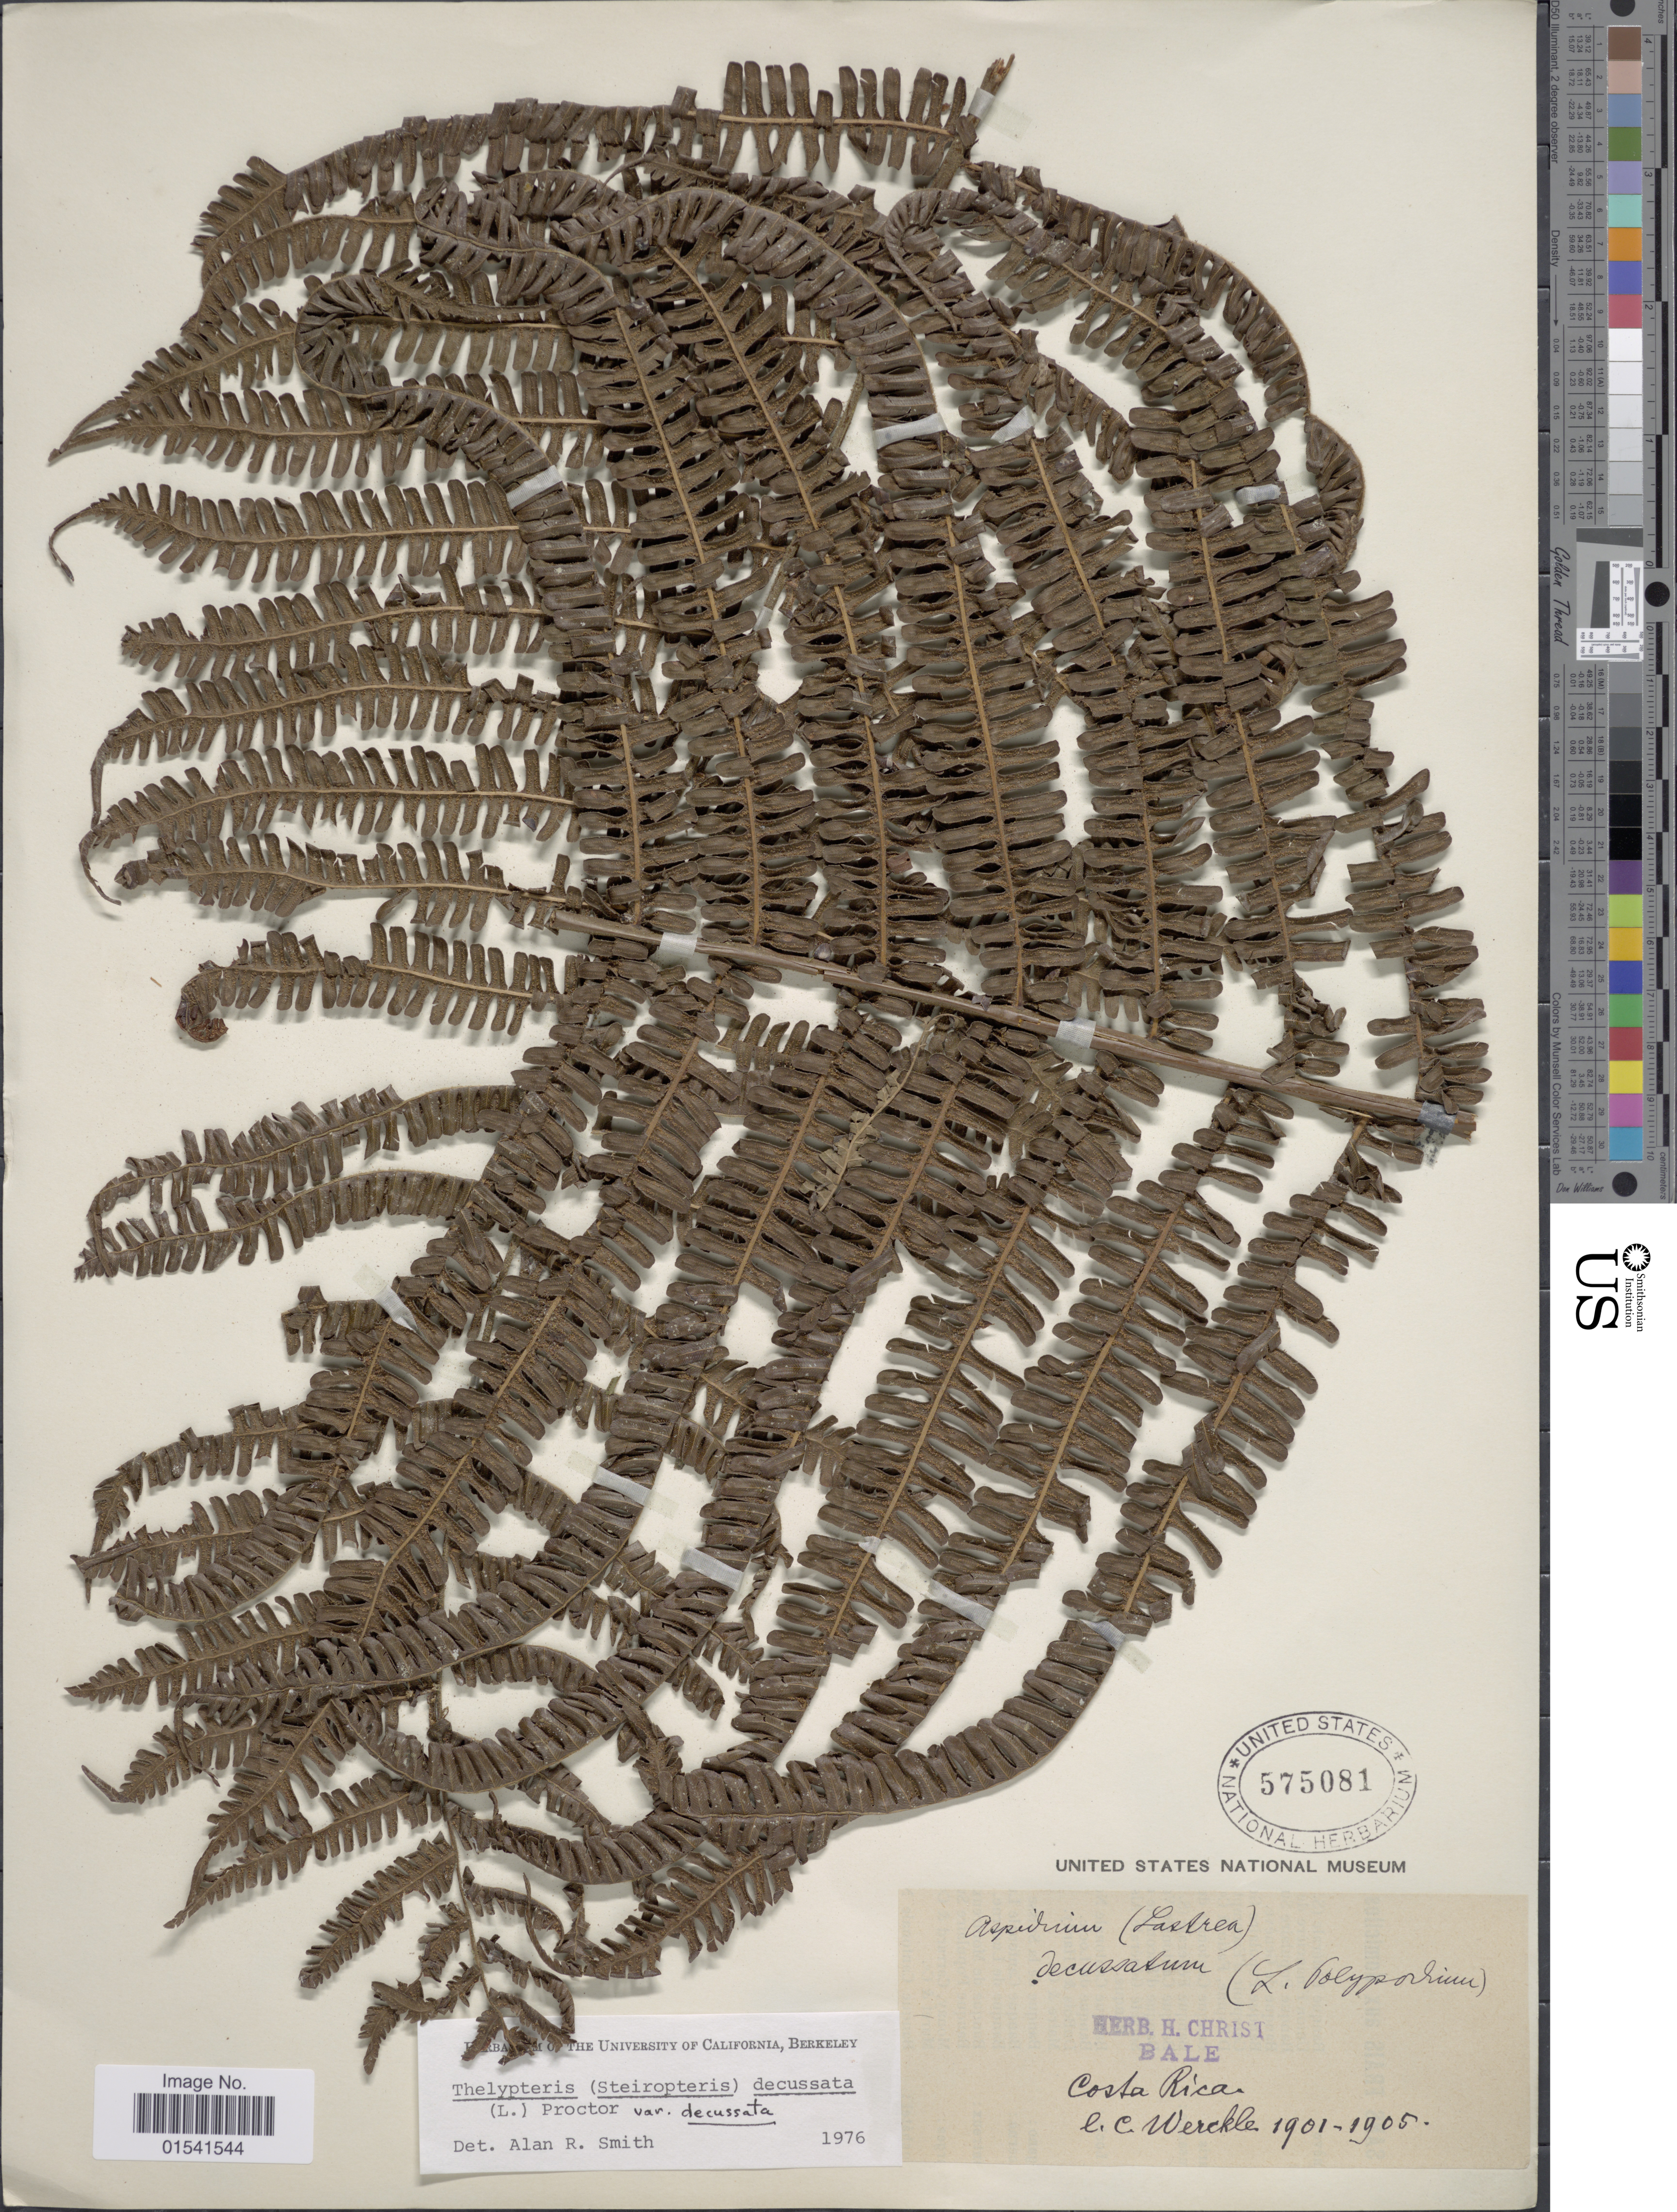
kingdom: Plantae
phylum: Tracheophyta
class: Polypodiopsida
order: Polypodiales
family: Thelypteridaceae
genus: Steiropteris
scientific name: Steiropteris decussata var. decussata (L.) comb. nov., ined. 2015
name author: (L.)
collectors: C. C Wercklé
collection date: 1901/1905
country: Costa Rica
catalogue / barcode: US 575081